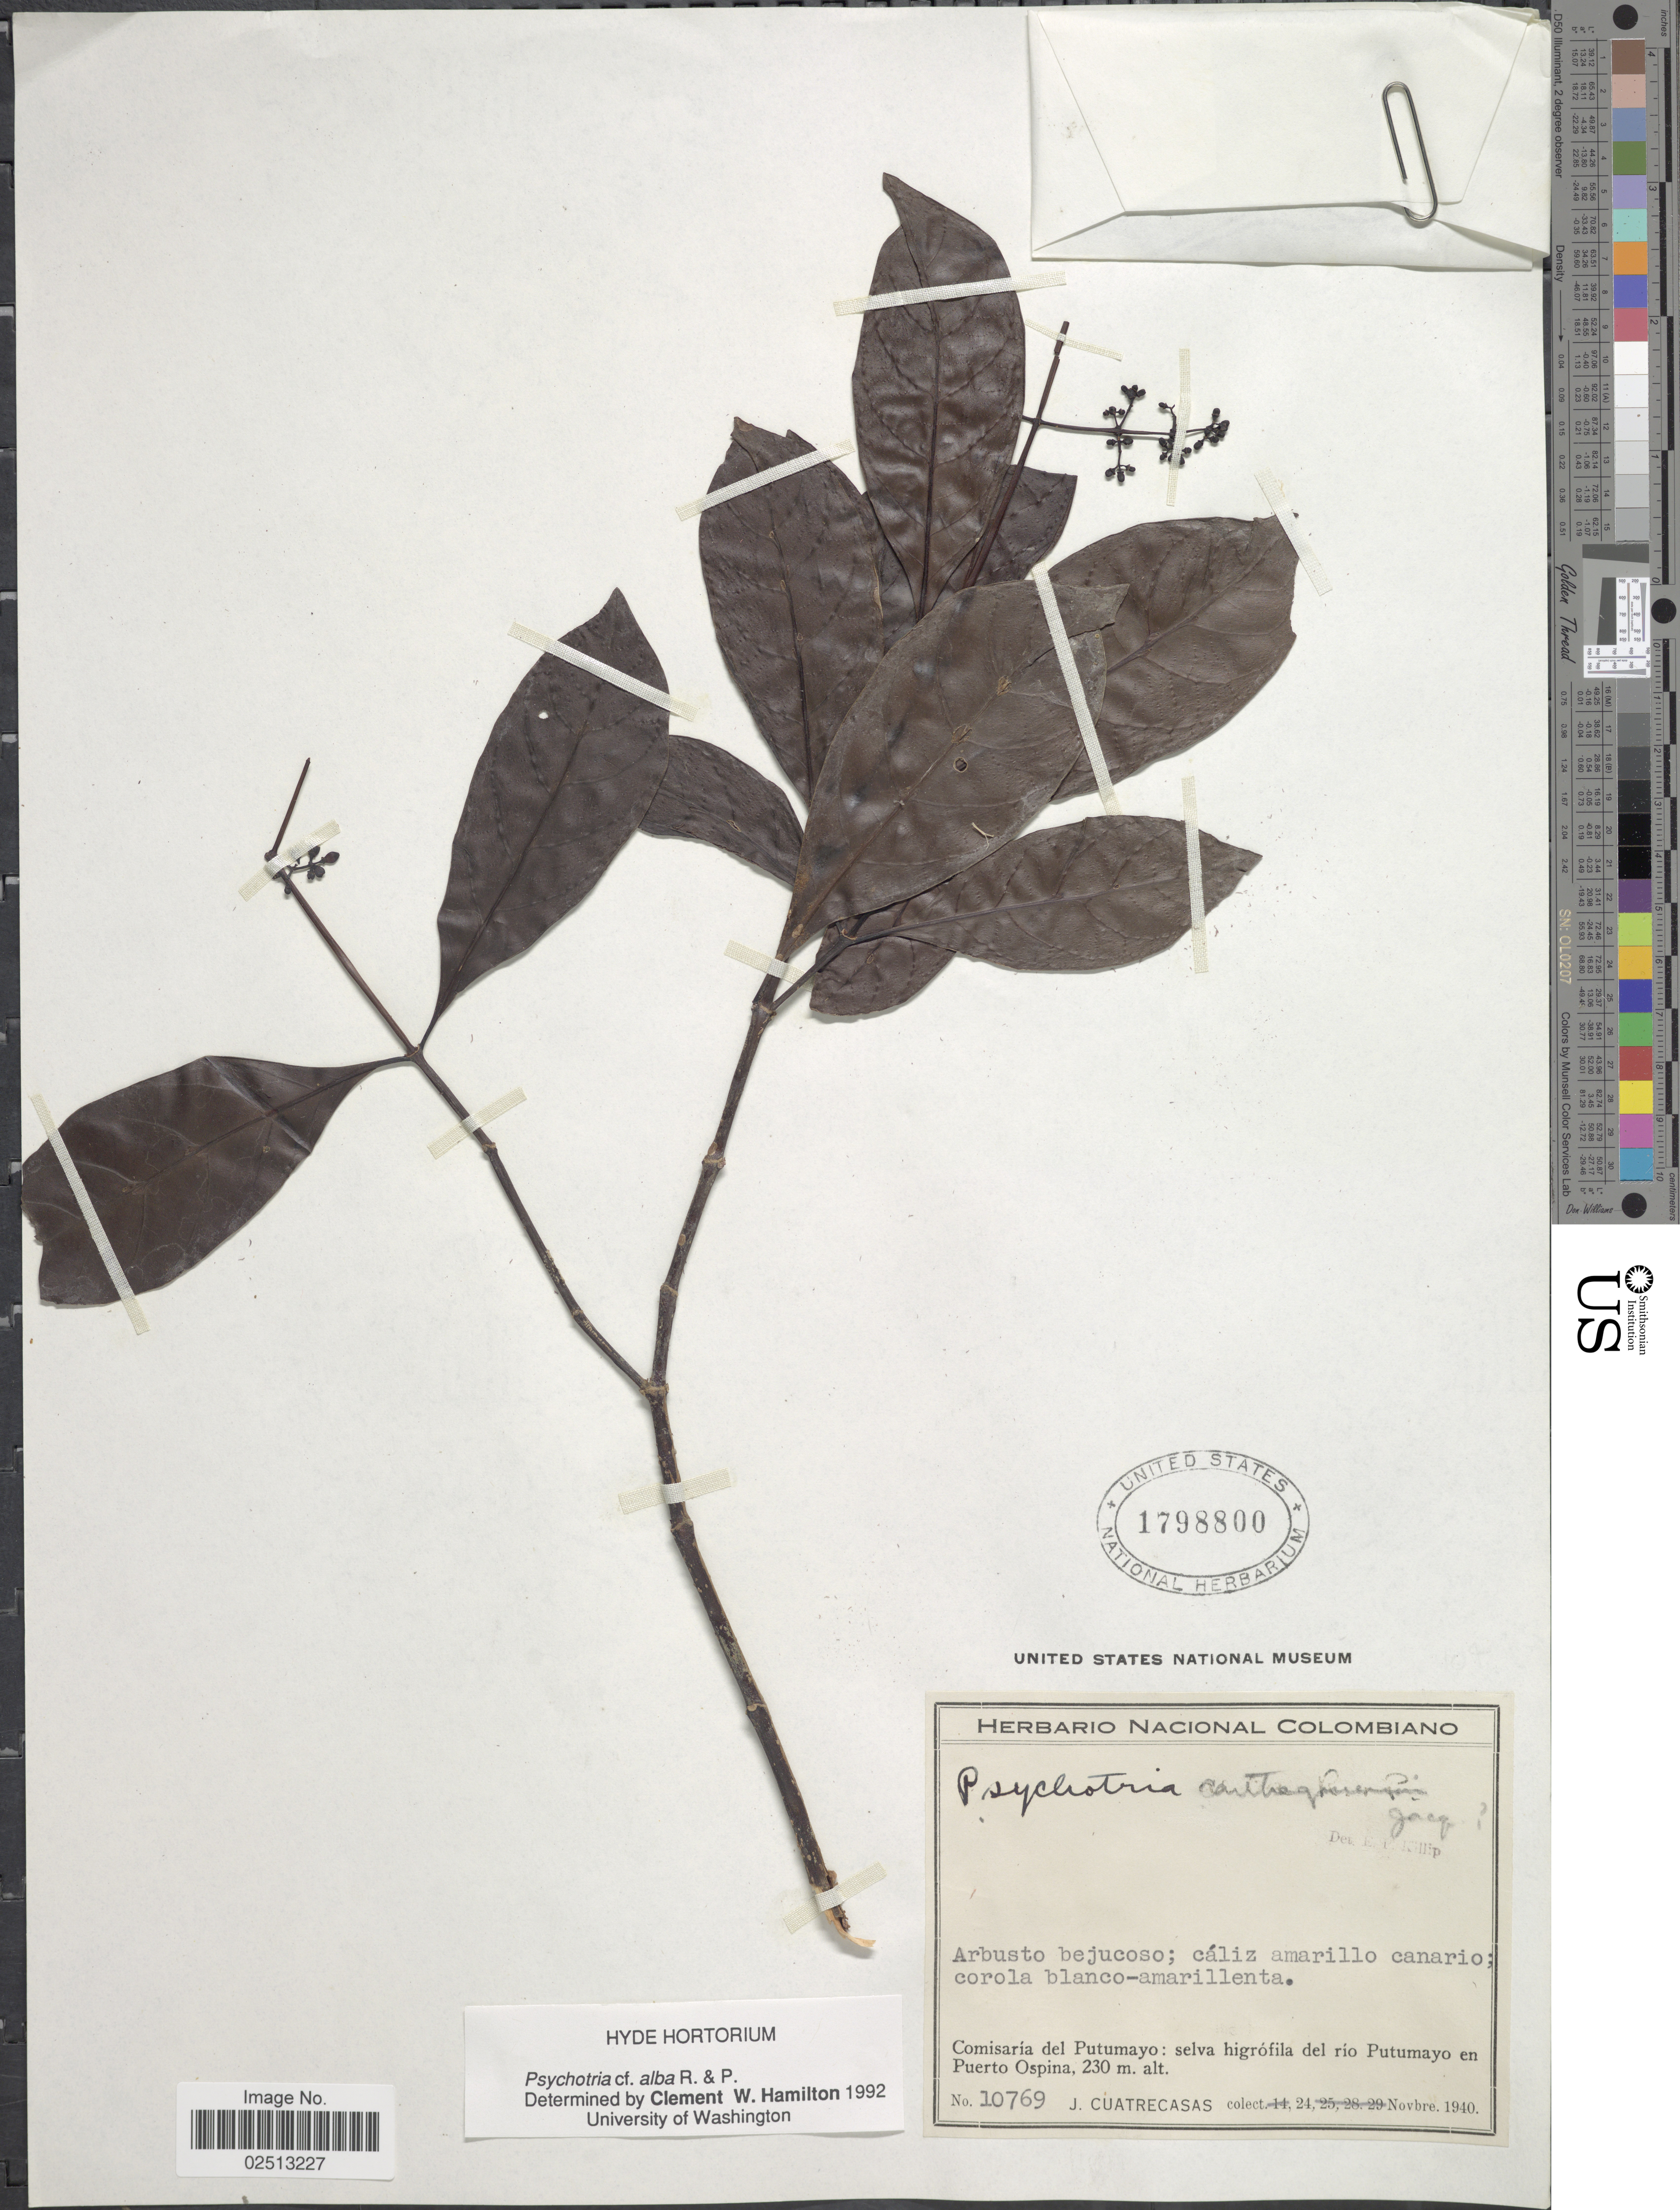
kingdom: Plantae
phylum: Tracheophyta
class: Magnoliopsida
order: Gentianales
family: Rubiaceae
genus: Psychotria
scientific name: Psychotria alba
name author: Ruiz & Pav.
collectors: J. Cuatrecasas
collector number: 10769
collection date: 1940-11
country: Colombia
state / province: Putumayo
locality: Comisaria del Putumayo: selva higrofila del rio Putumayo en Puerto Ospina.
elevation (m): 230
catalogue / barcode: US 1798800